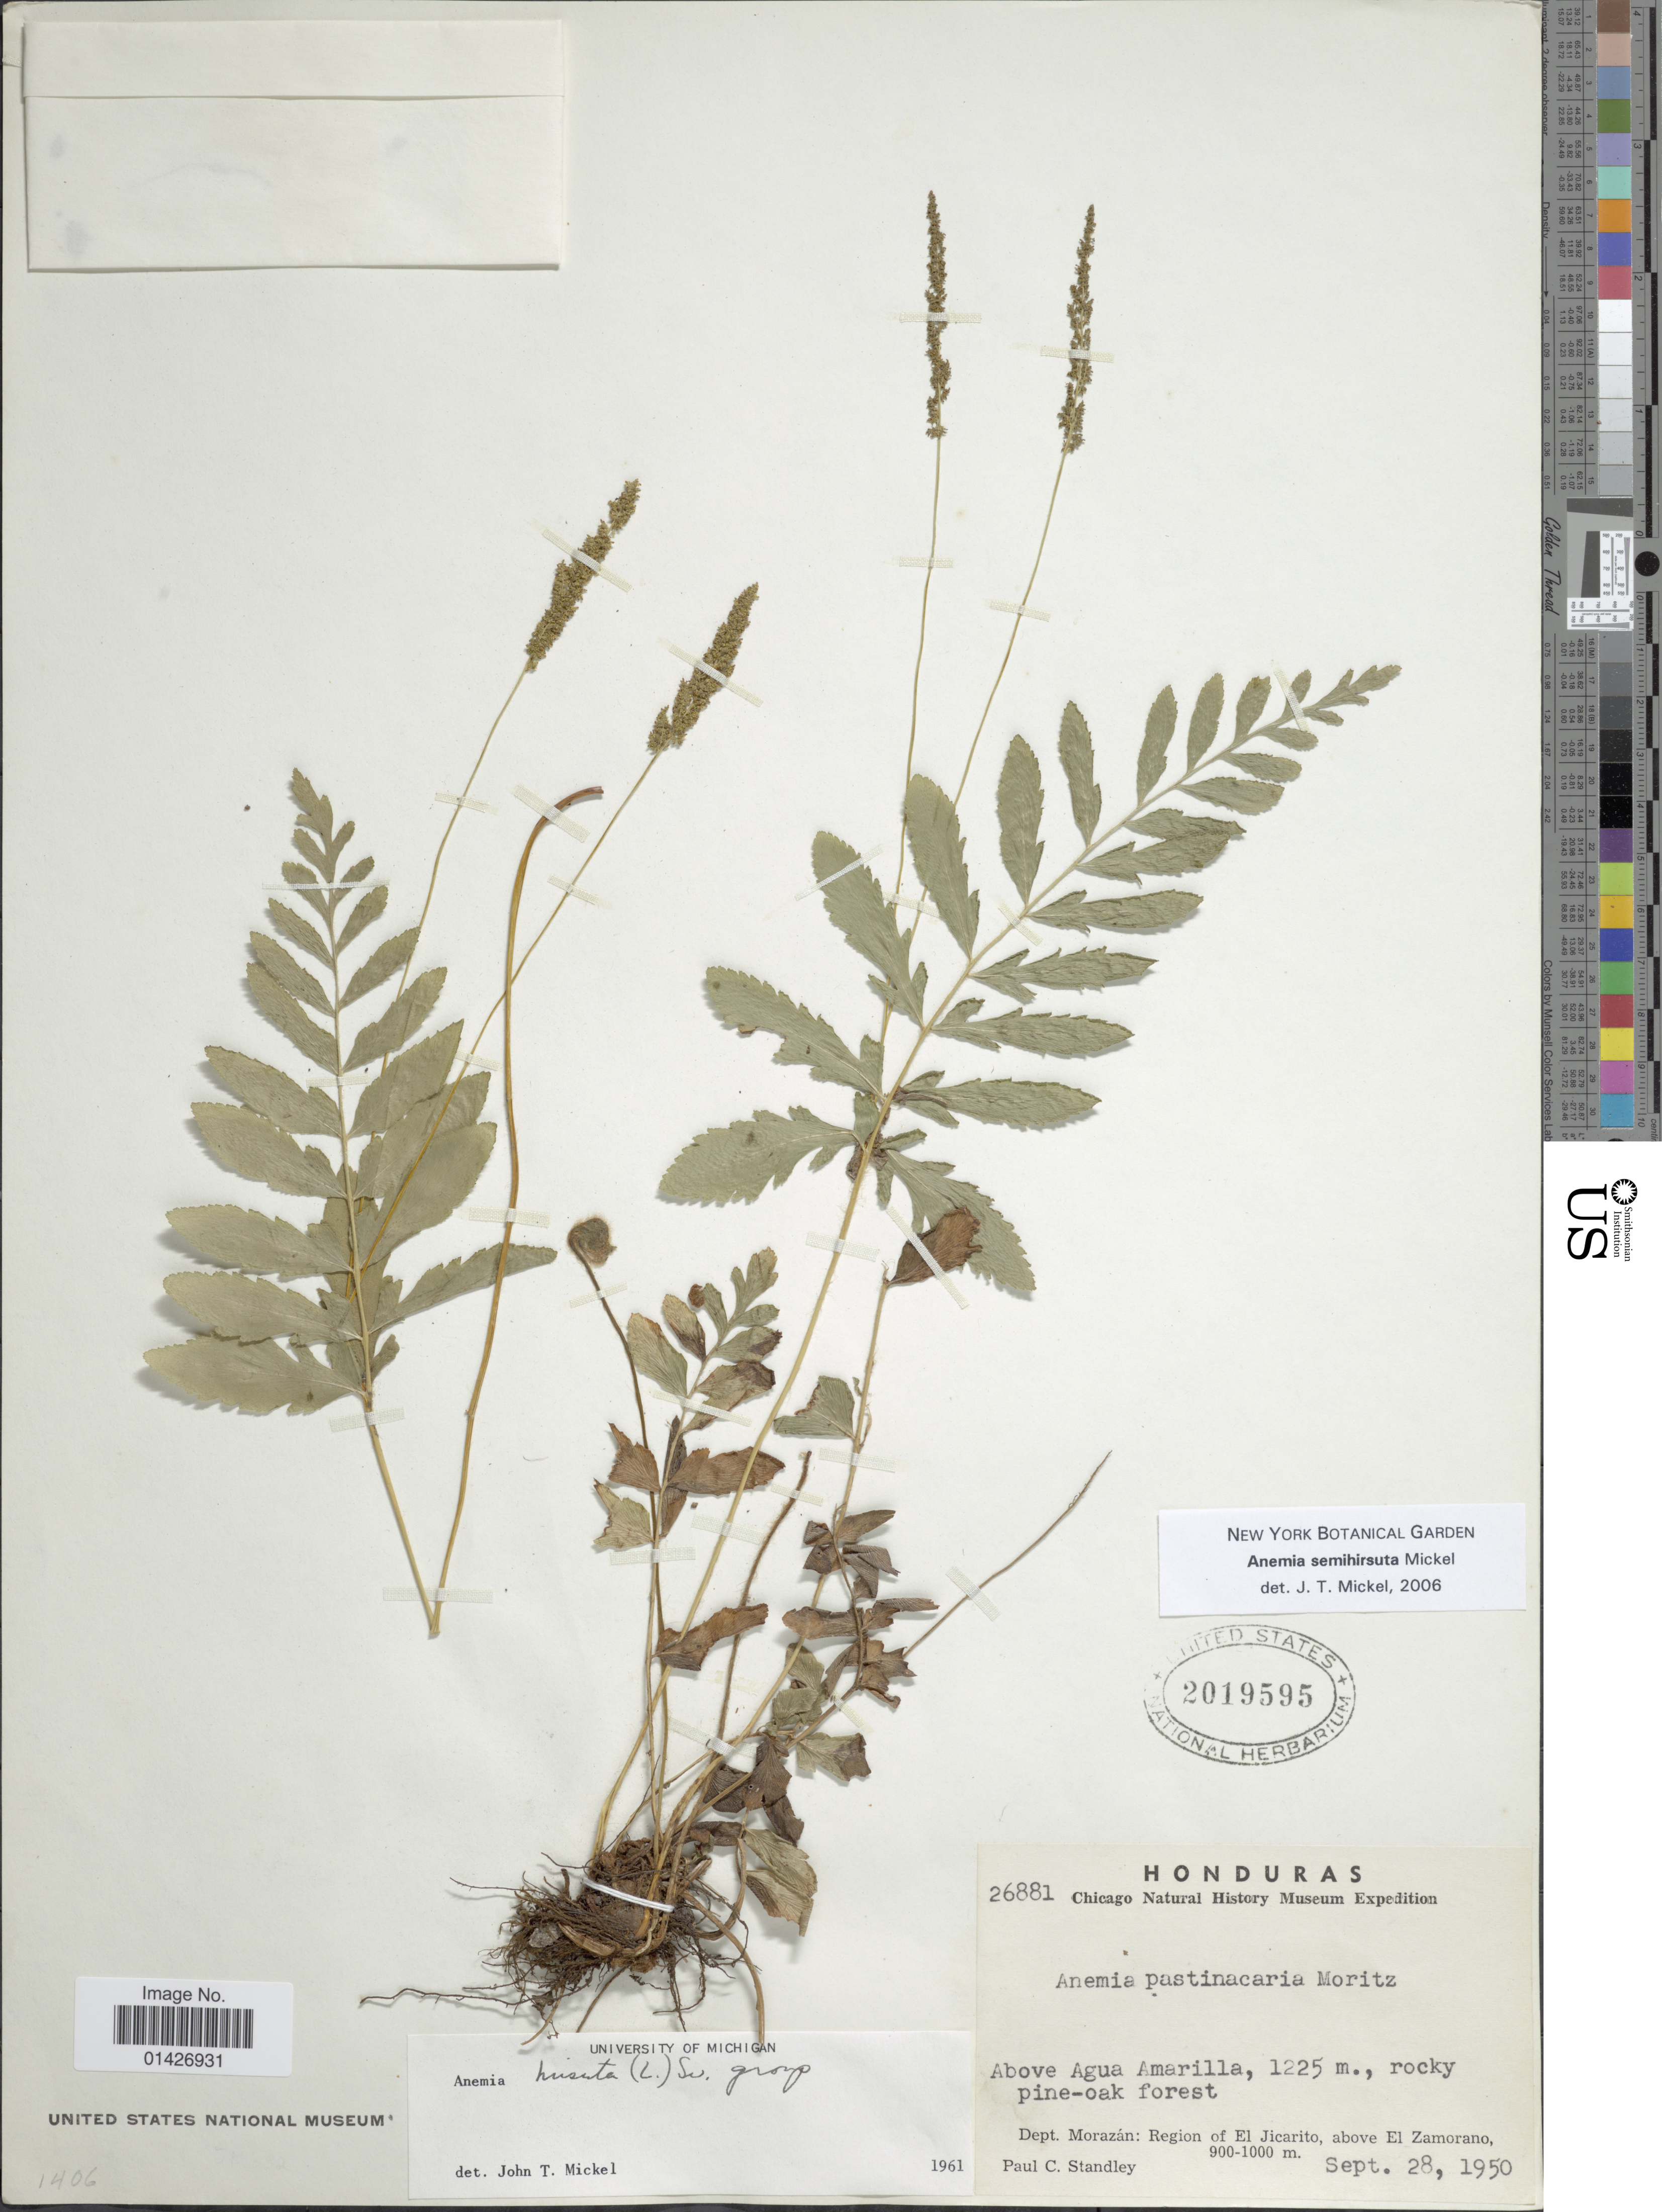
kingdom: Plantae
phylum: Tracheophyta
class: Polypodiopsida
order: Schizaeales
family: Anemiaceae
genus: Anemia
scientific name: Anemia semihirsuta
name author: Mickel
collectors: P. C. Standley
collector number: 26881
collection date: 1950-09-28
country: Honduras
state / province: Fco. Morazán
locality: Above Agua Amarilla, Dept. Morazán: region of El Jicarito, above El Zamorano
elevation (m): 900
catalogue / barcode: US 2019595